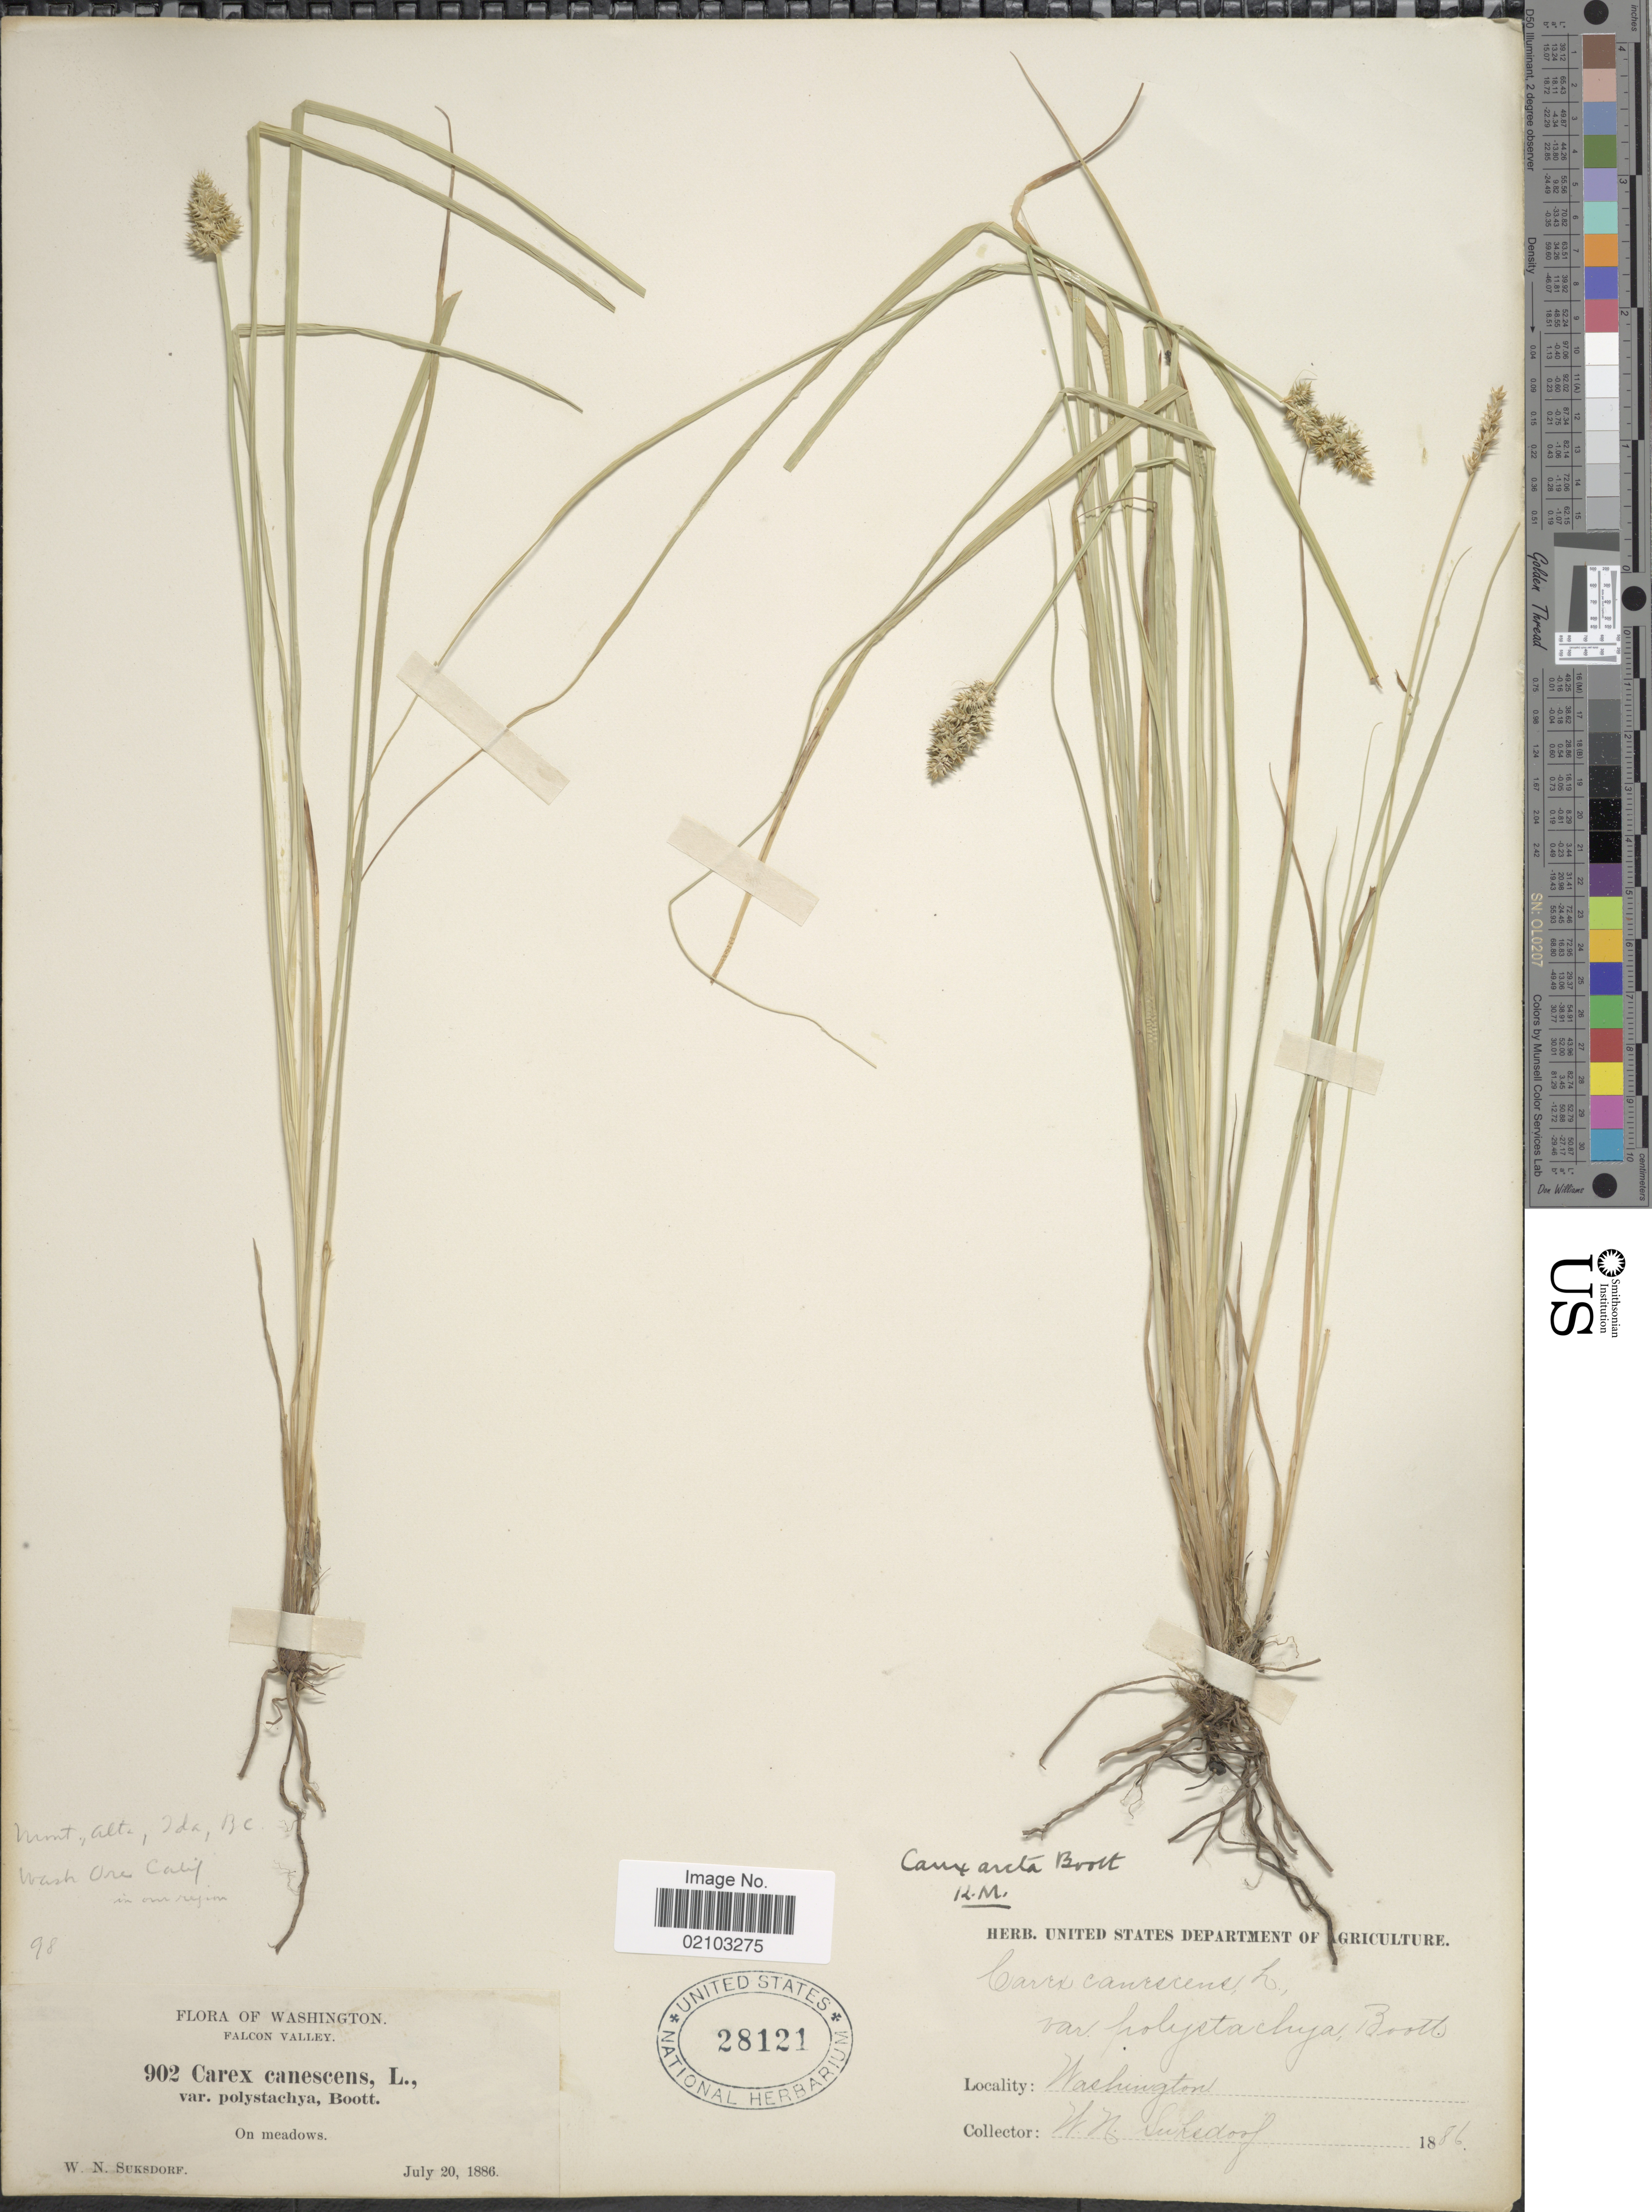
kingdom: Plantae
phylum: Tracheophyta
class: Liliopsida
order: Poales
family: Cyperaceae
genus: Carex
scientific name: Carex arcta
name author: Boott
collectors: W. N. Suksdorf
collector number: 902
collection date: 1886-07-20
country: United States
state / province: Washington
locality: Falcon Valley. On meadows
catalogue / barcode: US 28121